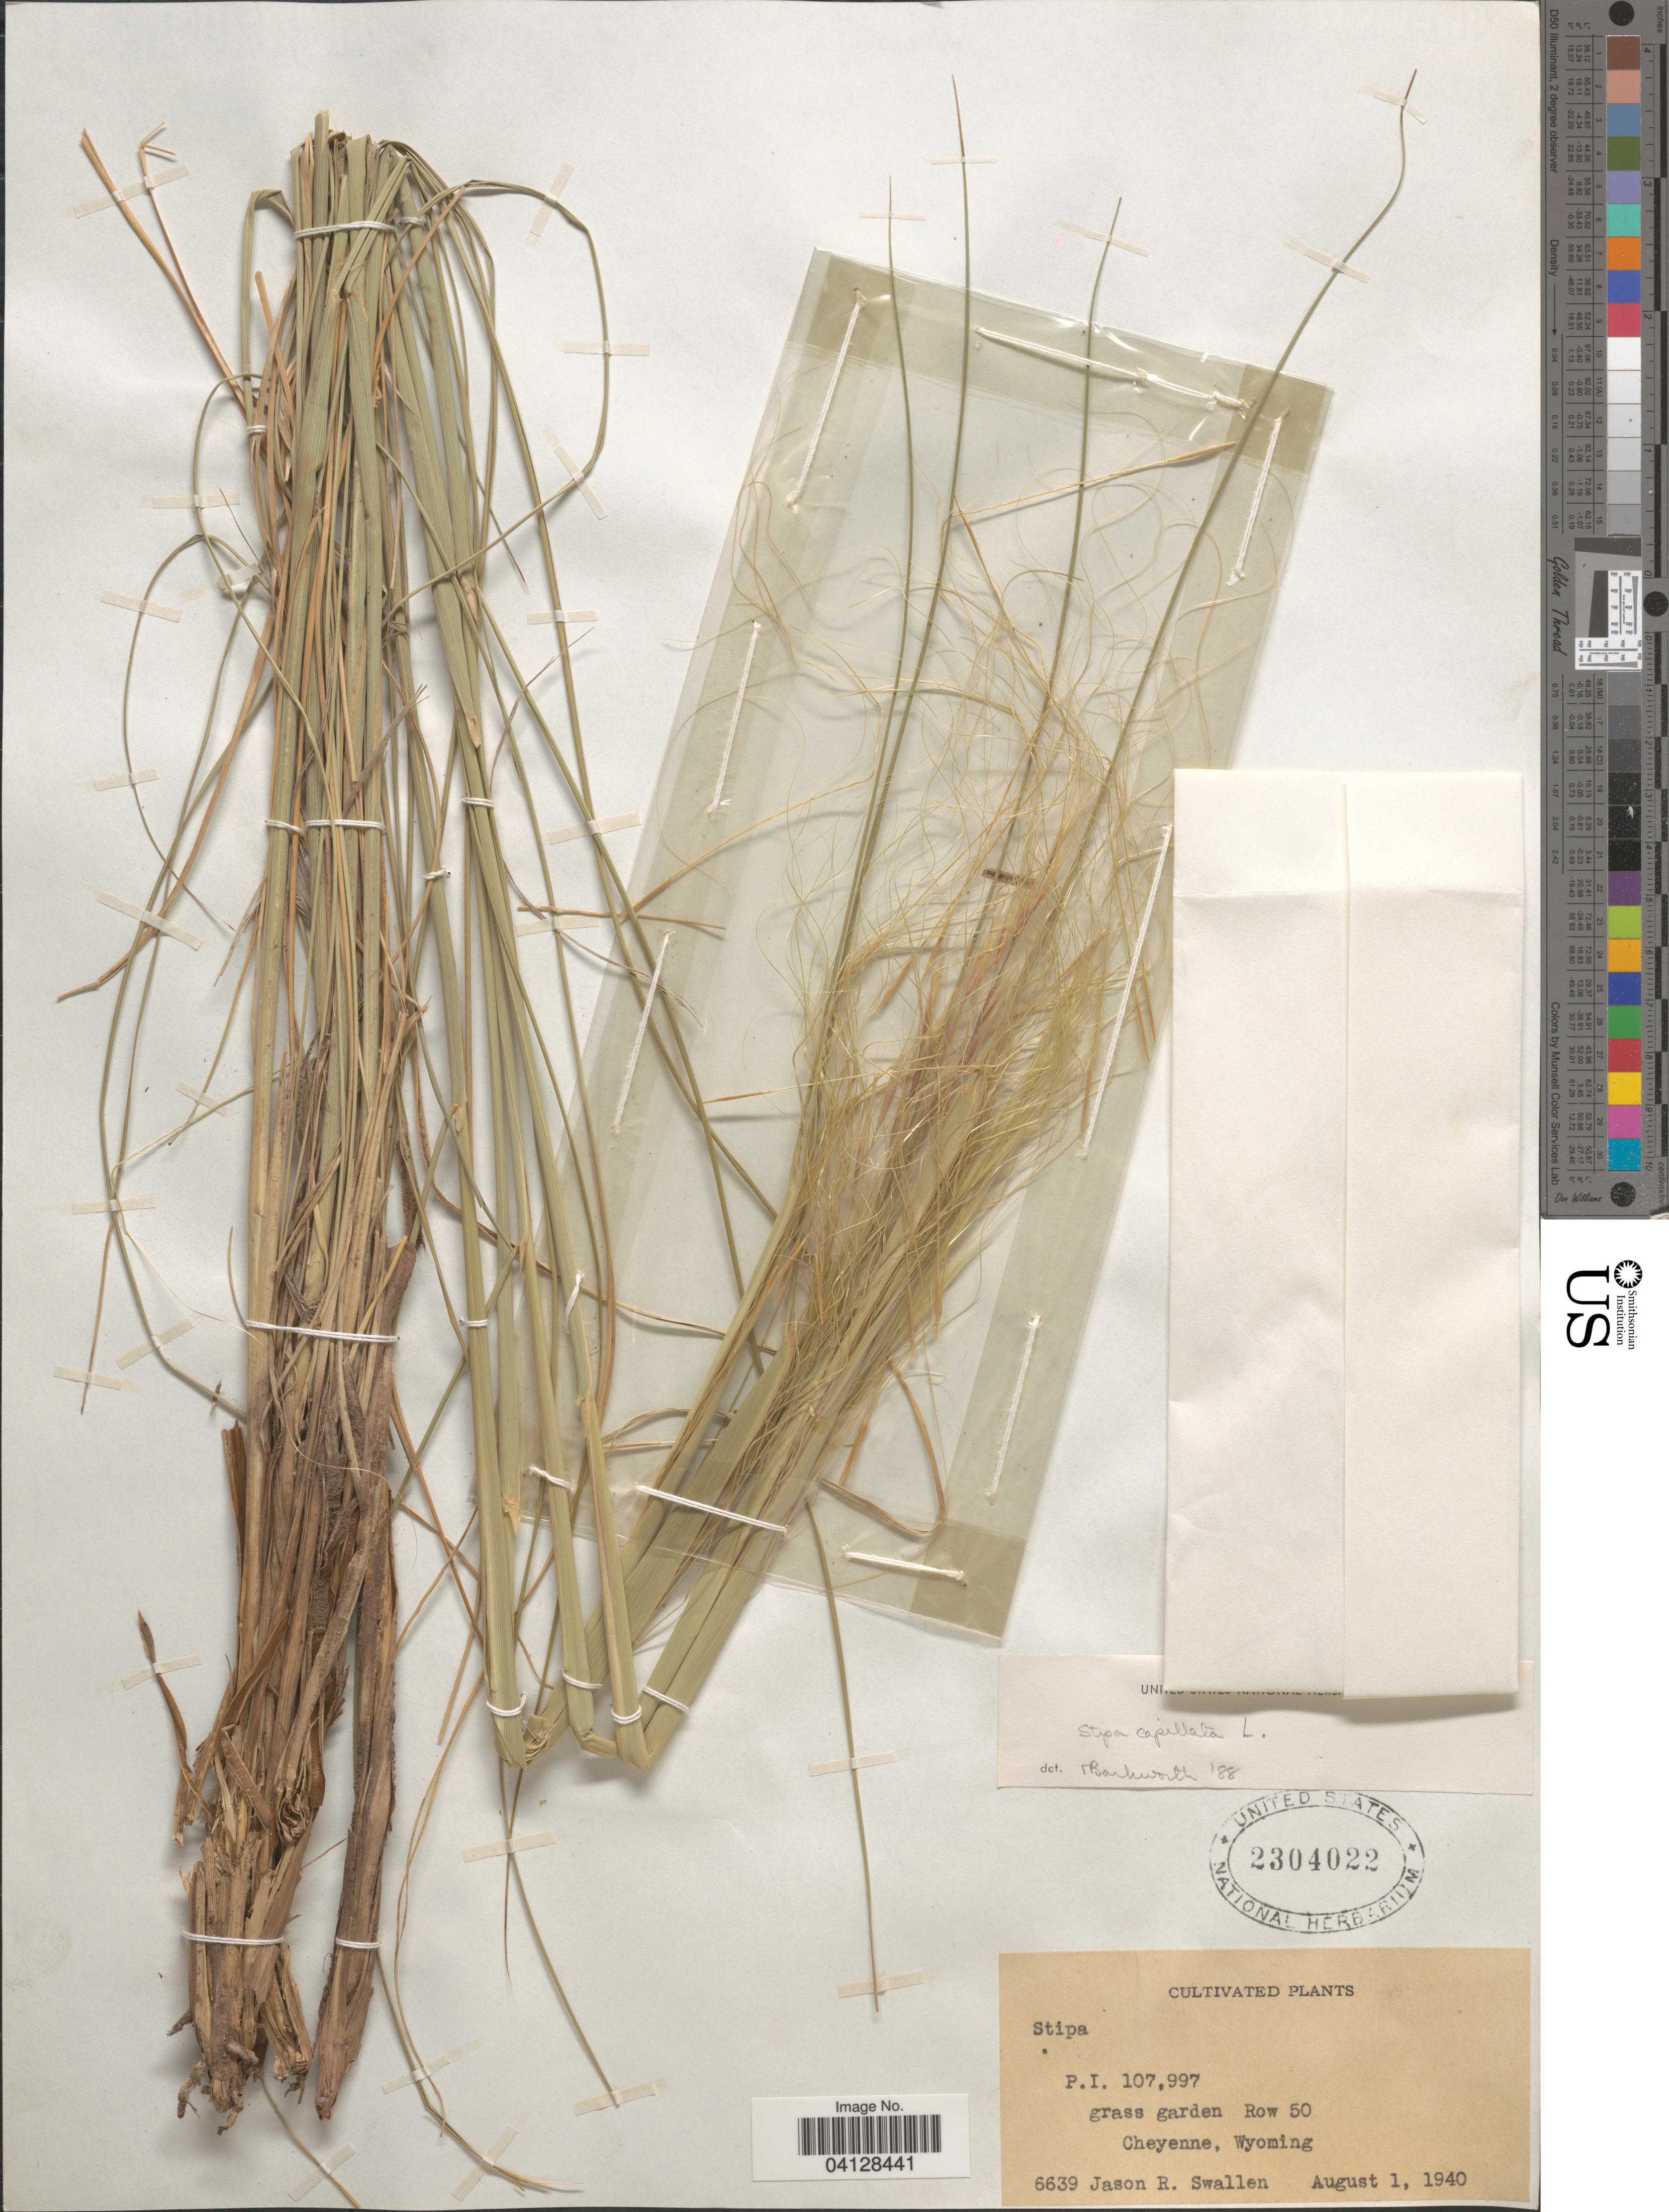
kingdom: Plantae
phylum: Tracheophyta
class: Liliopsida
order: Poales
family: Poaceae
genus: Stipa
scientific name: Stipa capillata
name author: L.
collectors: J. R. Swallen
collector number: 6639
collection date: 1940-08-01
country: United States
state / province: Wyoming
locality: Cultivated. Grass garden Row 50. Cheyenne.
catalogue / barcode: US 2304022